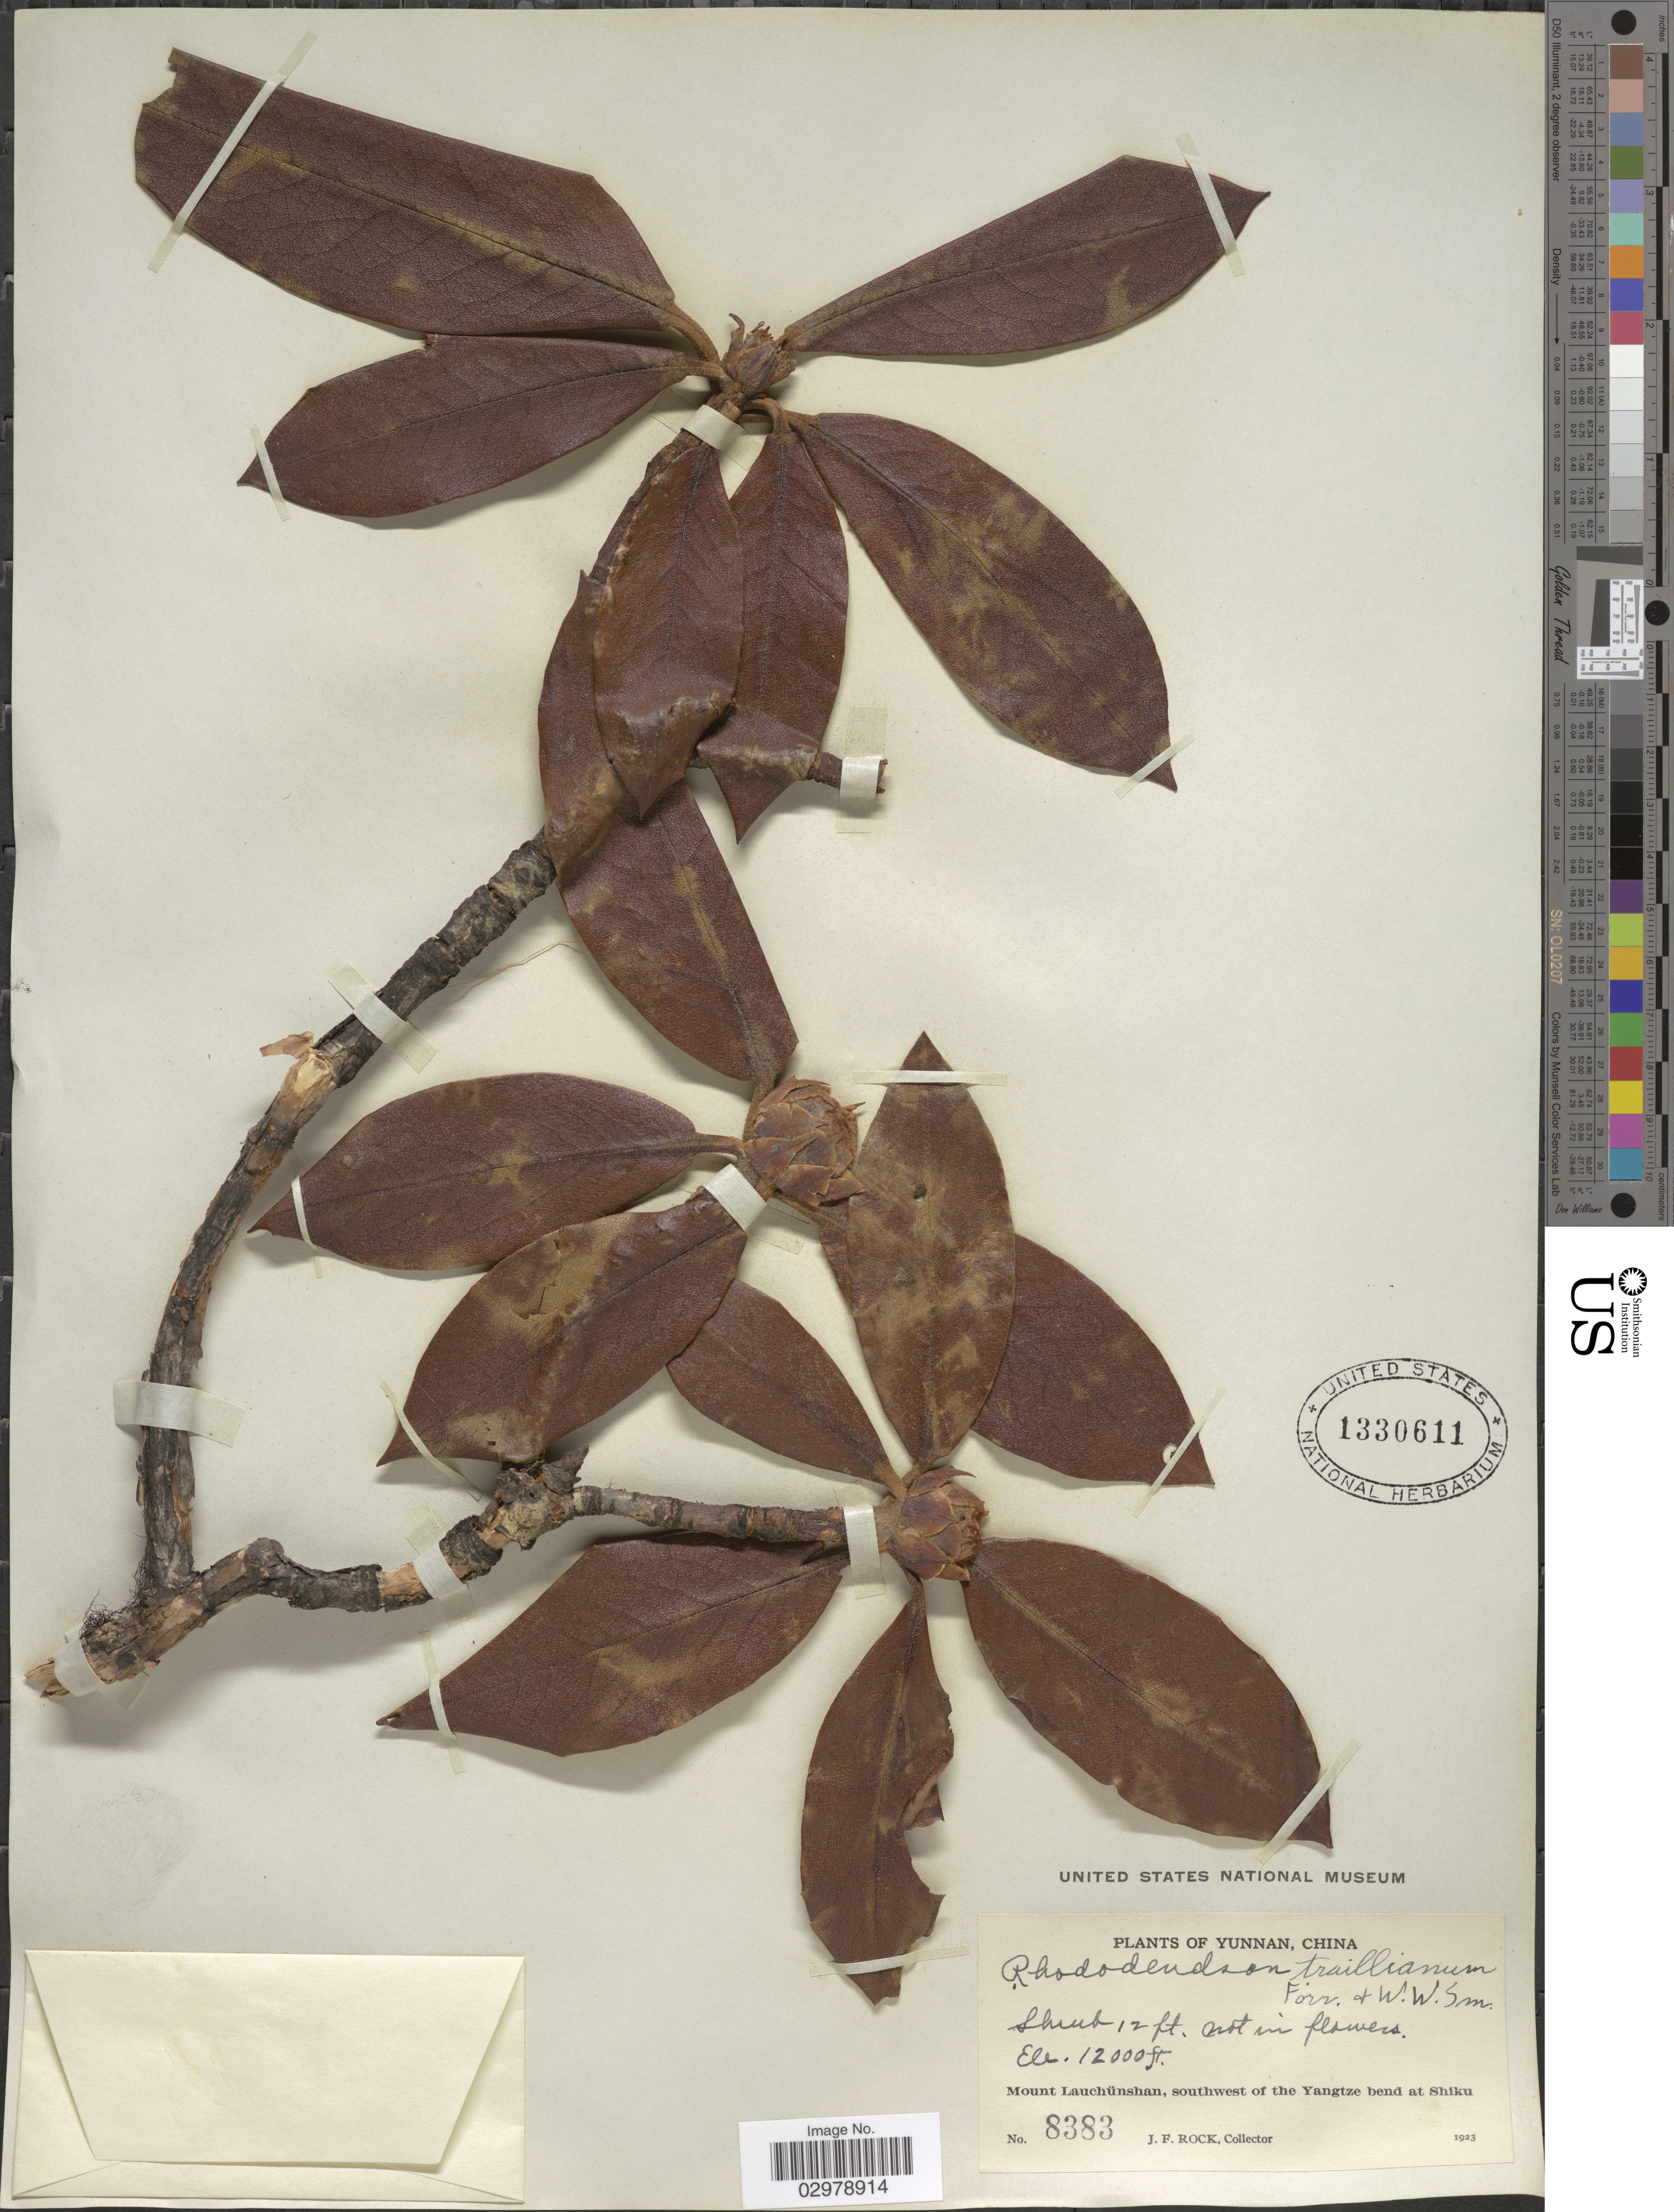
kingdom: Plantae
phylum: Tracheophyta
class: Magnoliopsida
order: Ericales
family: Ericaceae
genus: Rhododendron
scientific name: Rhododendron traillianum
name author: Forrest & W.W. Sm.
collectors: J. Rock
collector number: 8383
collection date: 1923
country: China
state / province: Yunnan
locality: Mount Lauchünshan, southwest of the Yangtze bend at Shiku.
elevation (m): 3658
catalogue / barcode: US 1330611